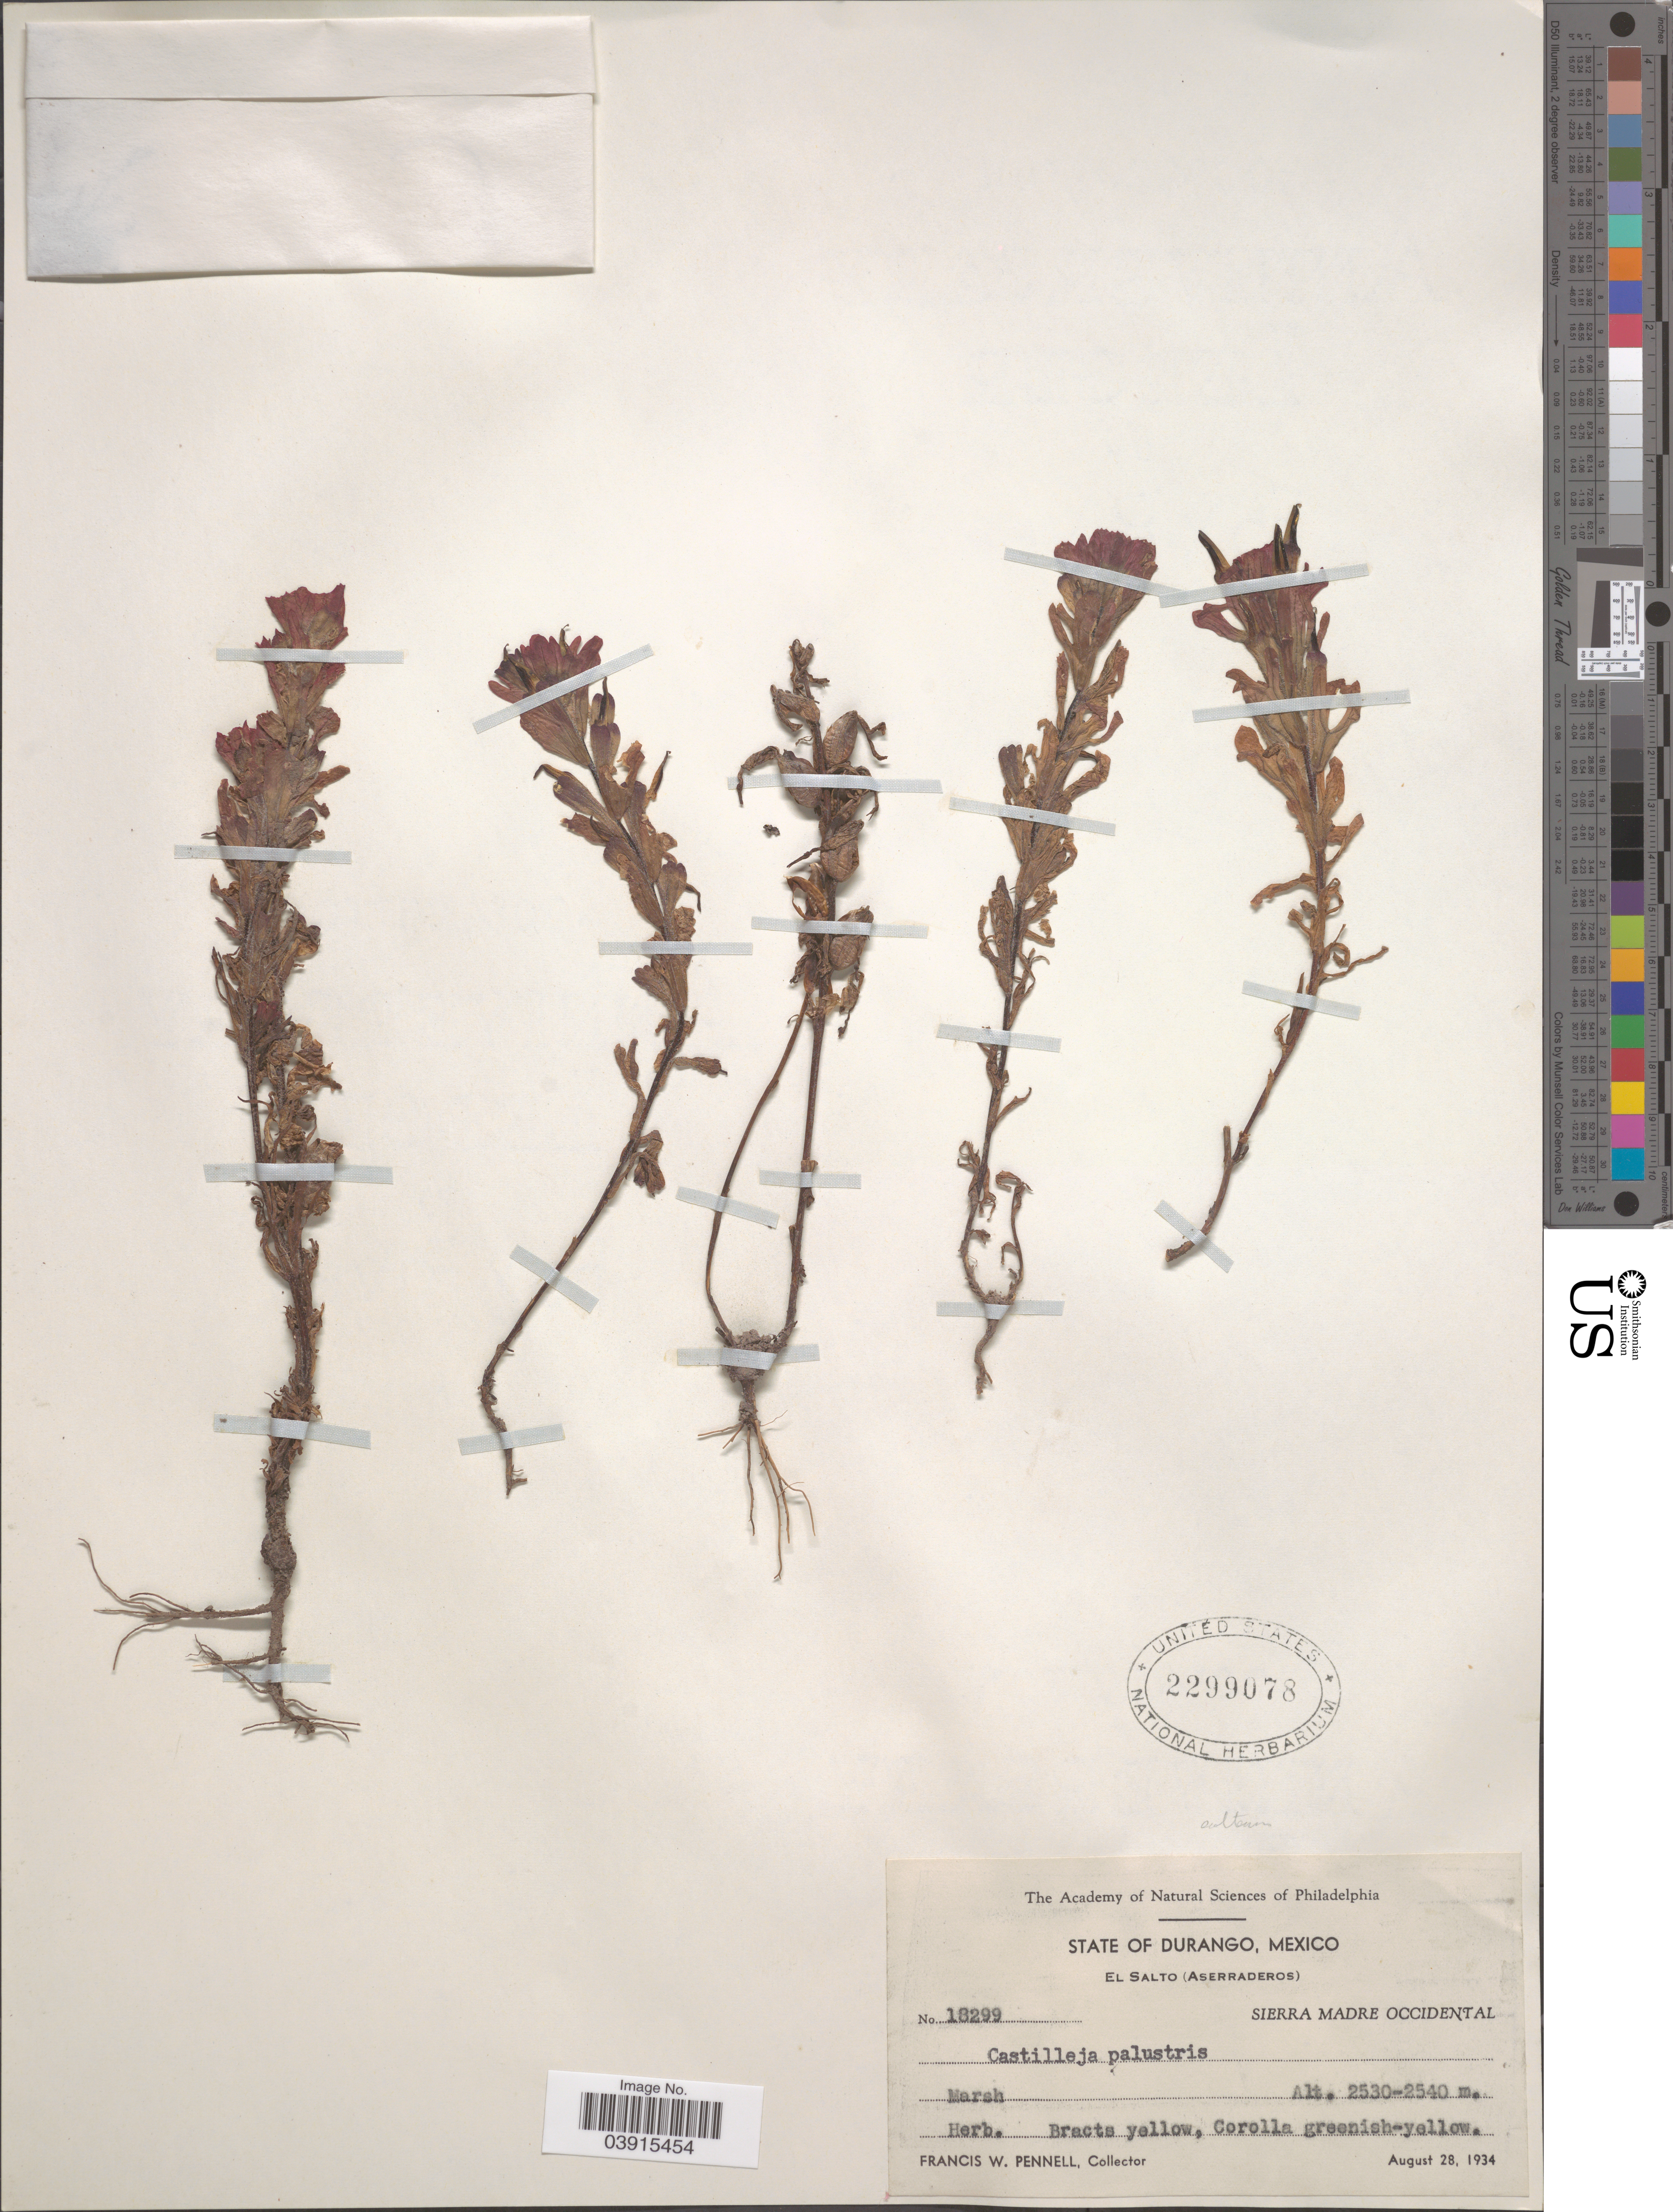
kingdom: Plantae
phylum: Tracheophyta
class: Magnoliopsida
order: Lamiales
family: Orobanchaceae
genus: Castilleja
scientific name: Castilleja saltensis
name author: Eastw.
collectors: F. W. Pennell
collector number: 18299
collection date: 1934-08-28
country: Mexico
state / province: Durango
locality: El Salto (Aserraderos). Sierra Madre Occidental.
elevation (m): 2530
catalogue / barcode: US 2299078